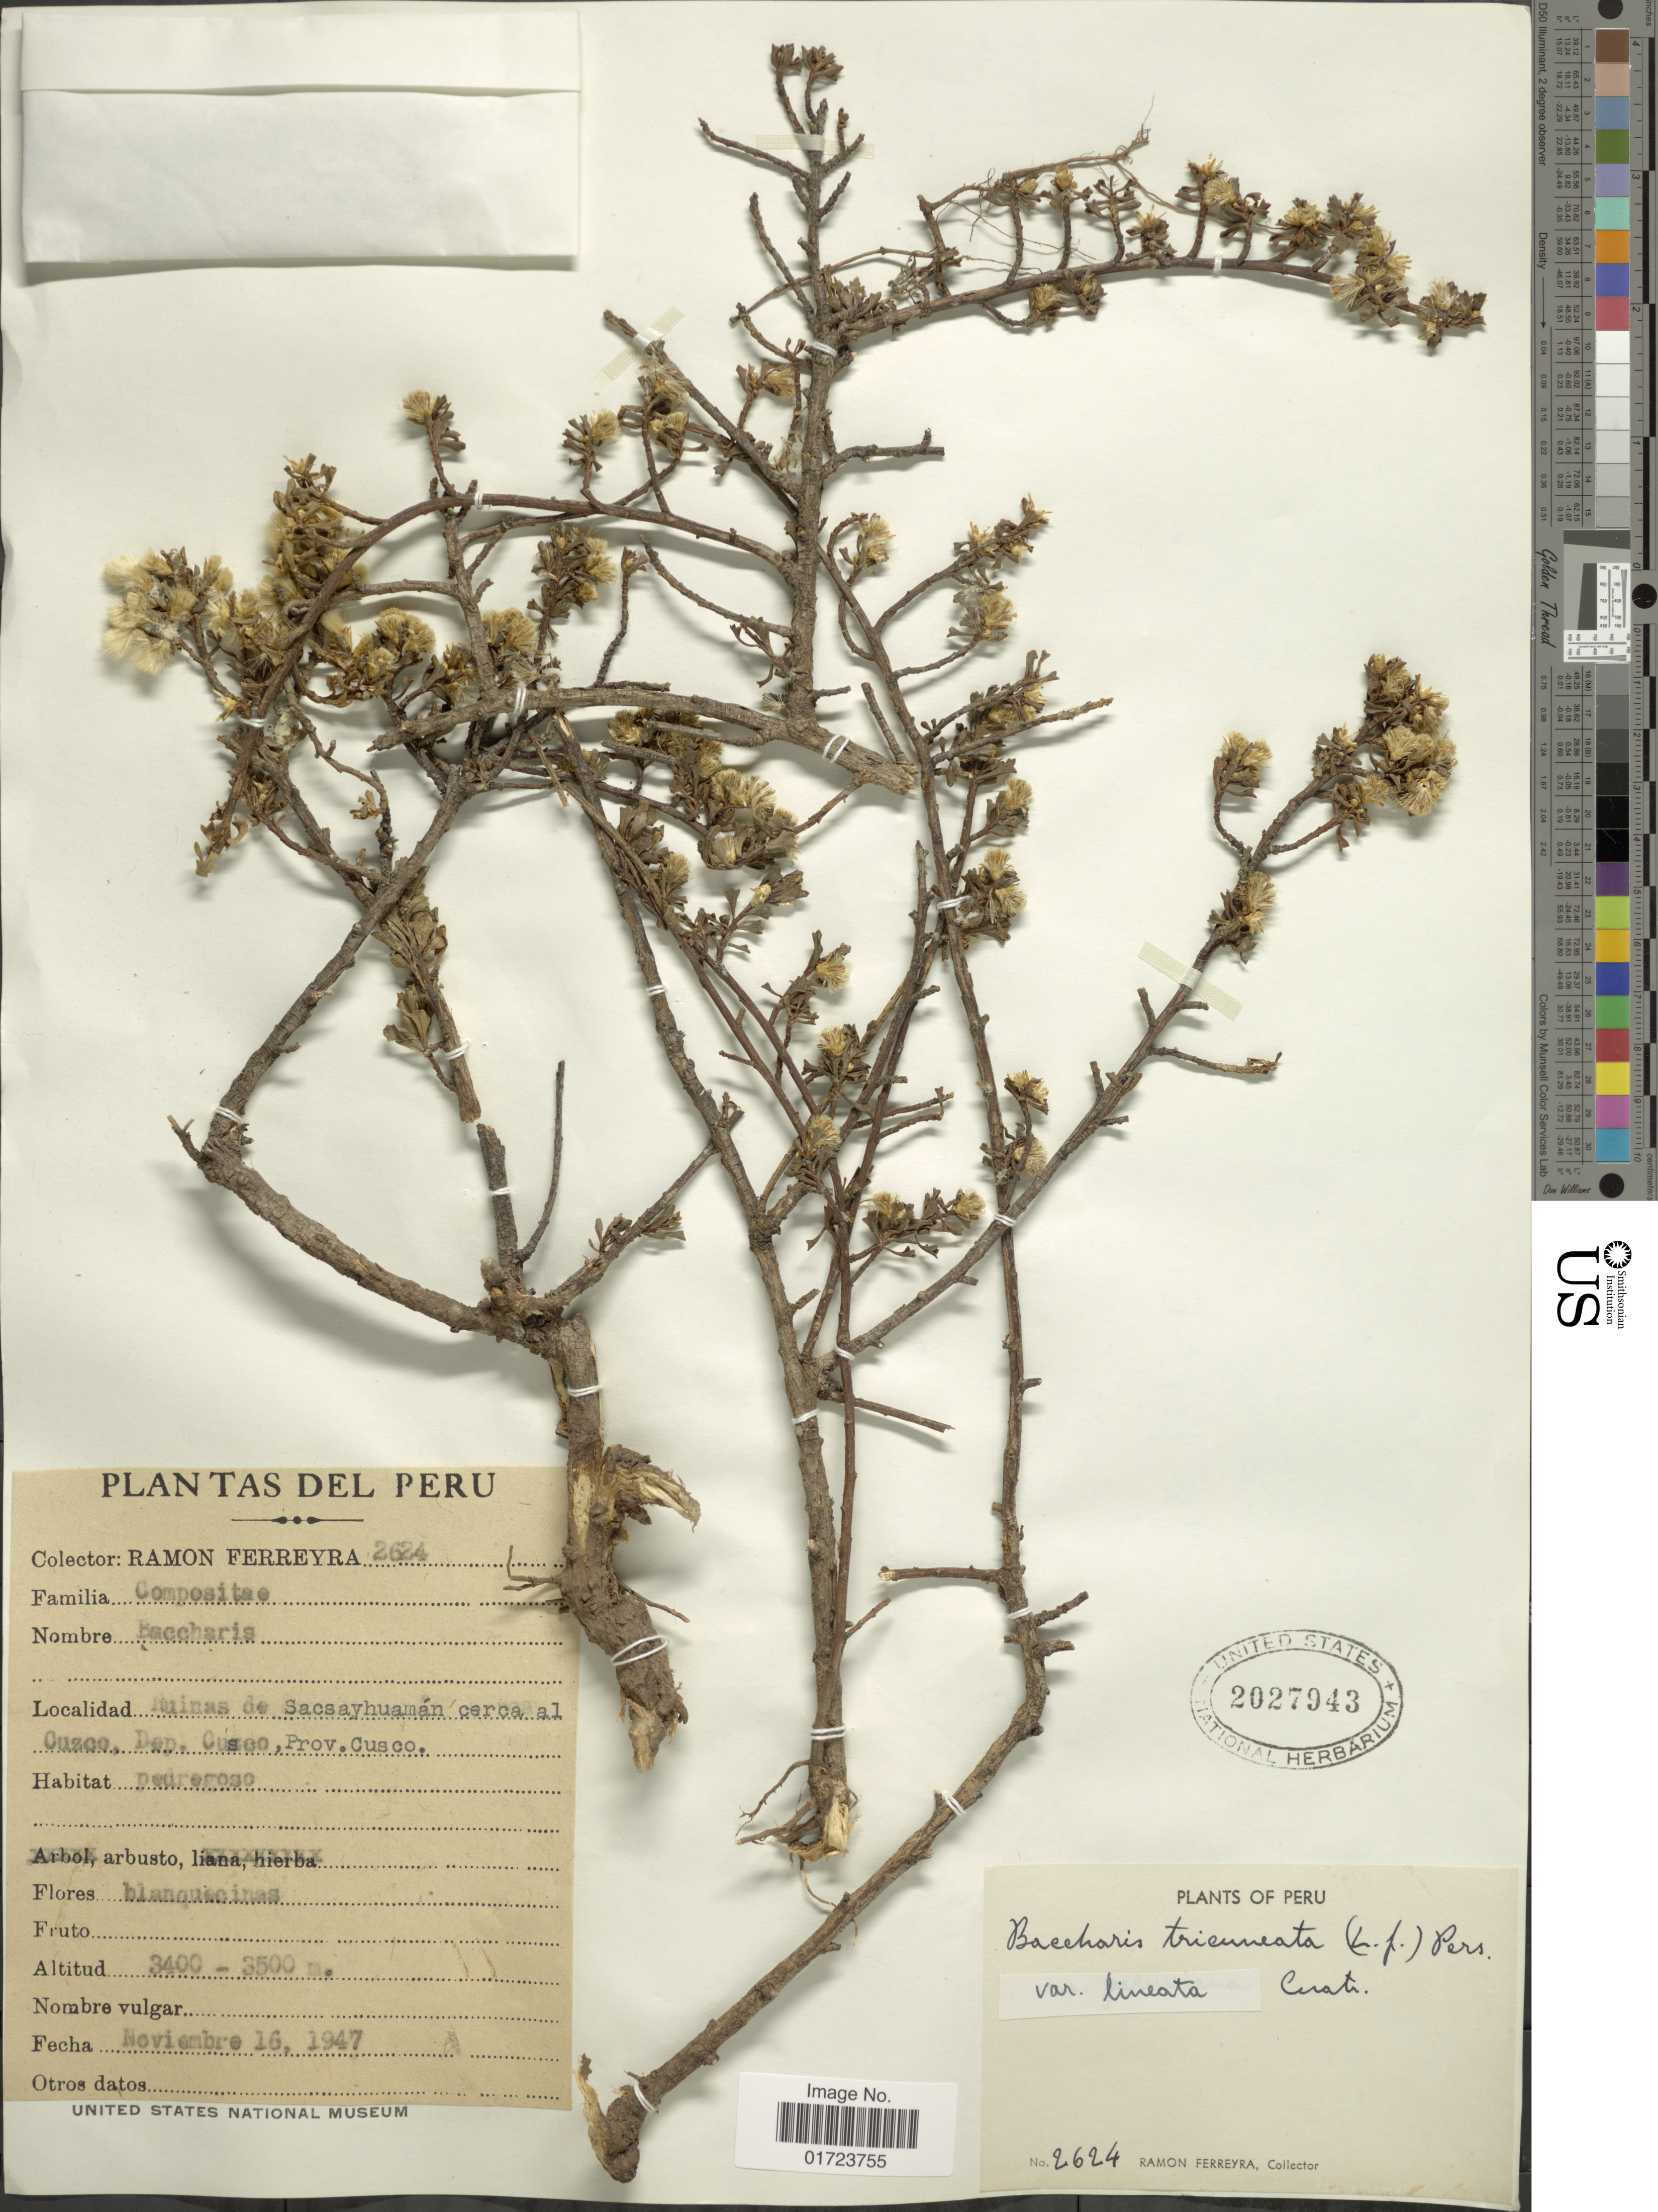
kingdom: Plantae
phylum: Tracheophyta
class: Magnoliopsida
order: Asterales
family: Asteraceae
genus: Baccharis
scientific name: Baccharis tricuneata var. lineata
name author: Cuatrec.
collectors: R. A. Ferreyra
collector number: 2624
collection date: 1947-11-16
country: Peru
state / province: Cusco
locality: Ruinas de Sacsayhuaman cerca al Cuzco, Dep. Cusco, Prov. Cusco.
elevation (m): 3400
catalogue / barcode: US 2027943